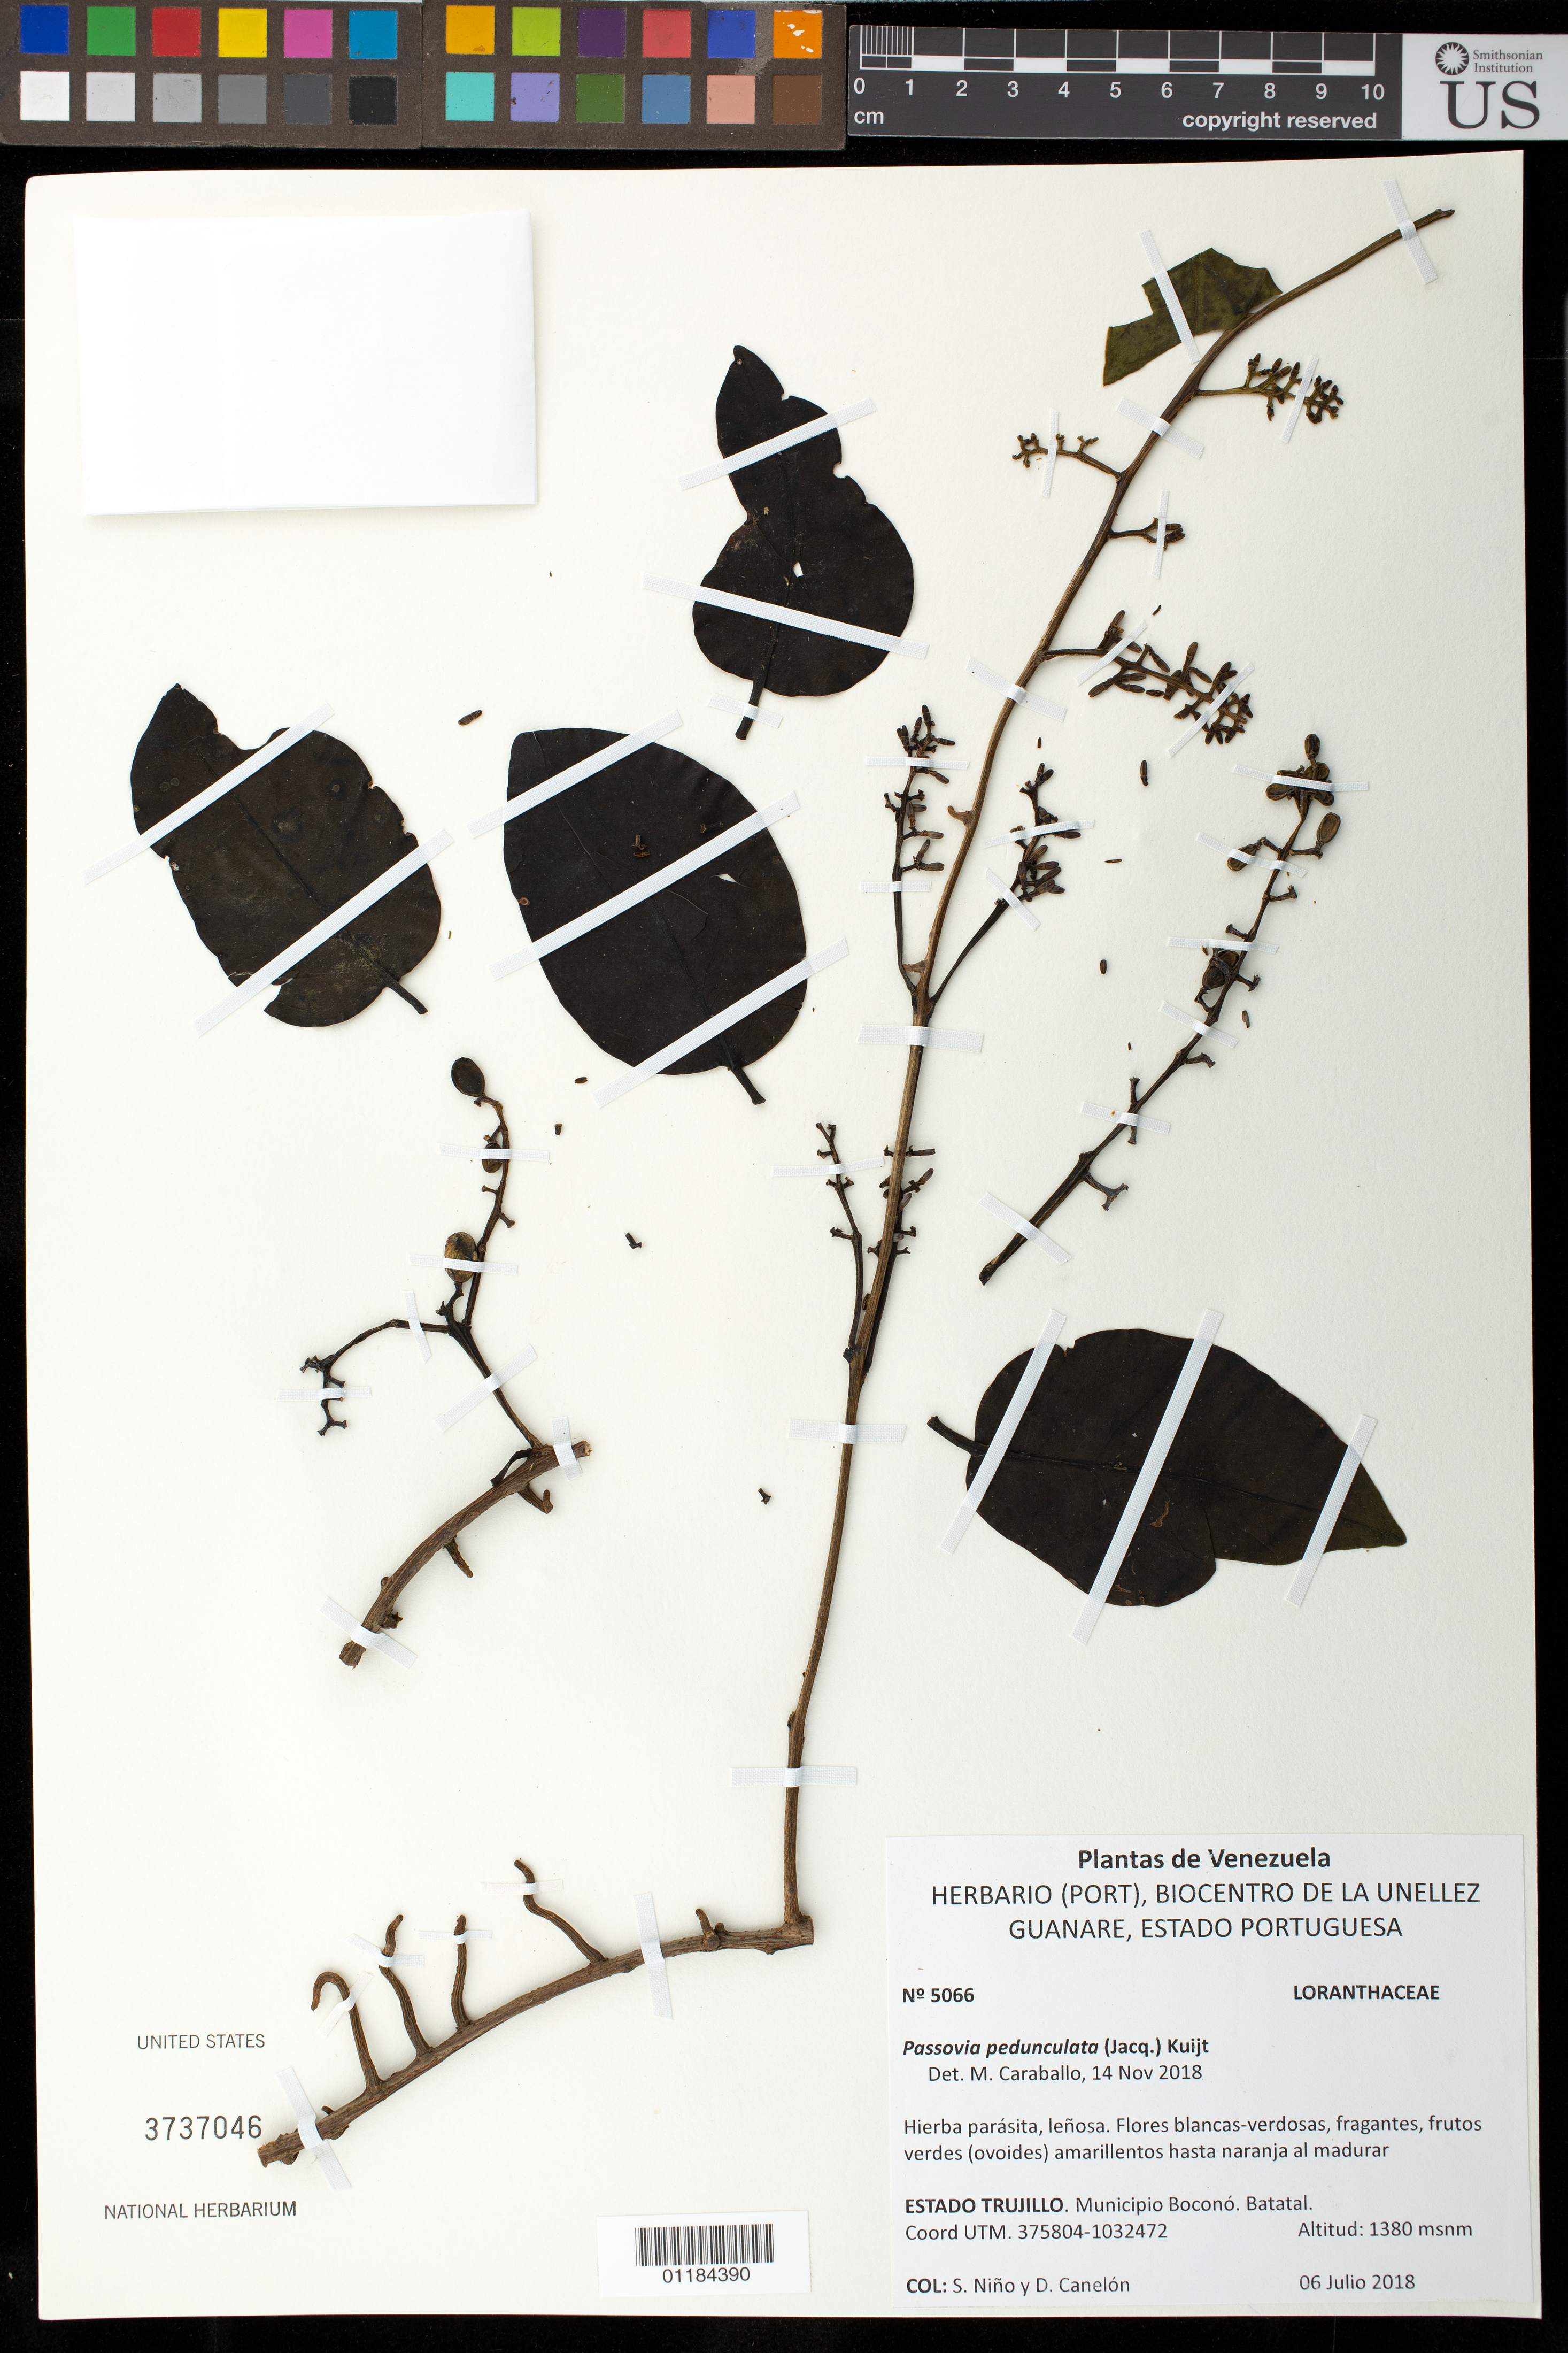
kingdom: Plantae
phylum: Tracheophyta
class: Magnoliopsida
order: Santalales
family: Loranthaceae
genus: Passovia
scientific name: Passovia pedunculata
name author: (Jacq.) Kuijt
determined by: Caraballo-Ortiz, Marcos A., (MISS), University of Mississippi (UNITED STATES)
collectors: S. M. Niño & D. Canelón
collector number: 5066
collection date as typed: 06 Julio 2018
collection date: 2018-07-06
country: Venezuela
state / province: Trujillo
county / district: Boconó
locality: Batatal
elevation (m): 1380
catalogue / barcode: US 3737046